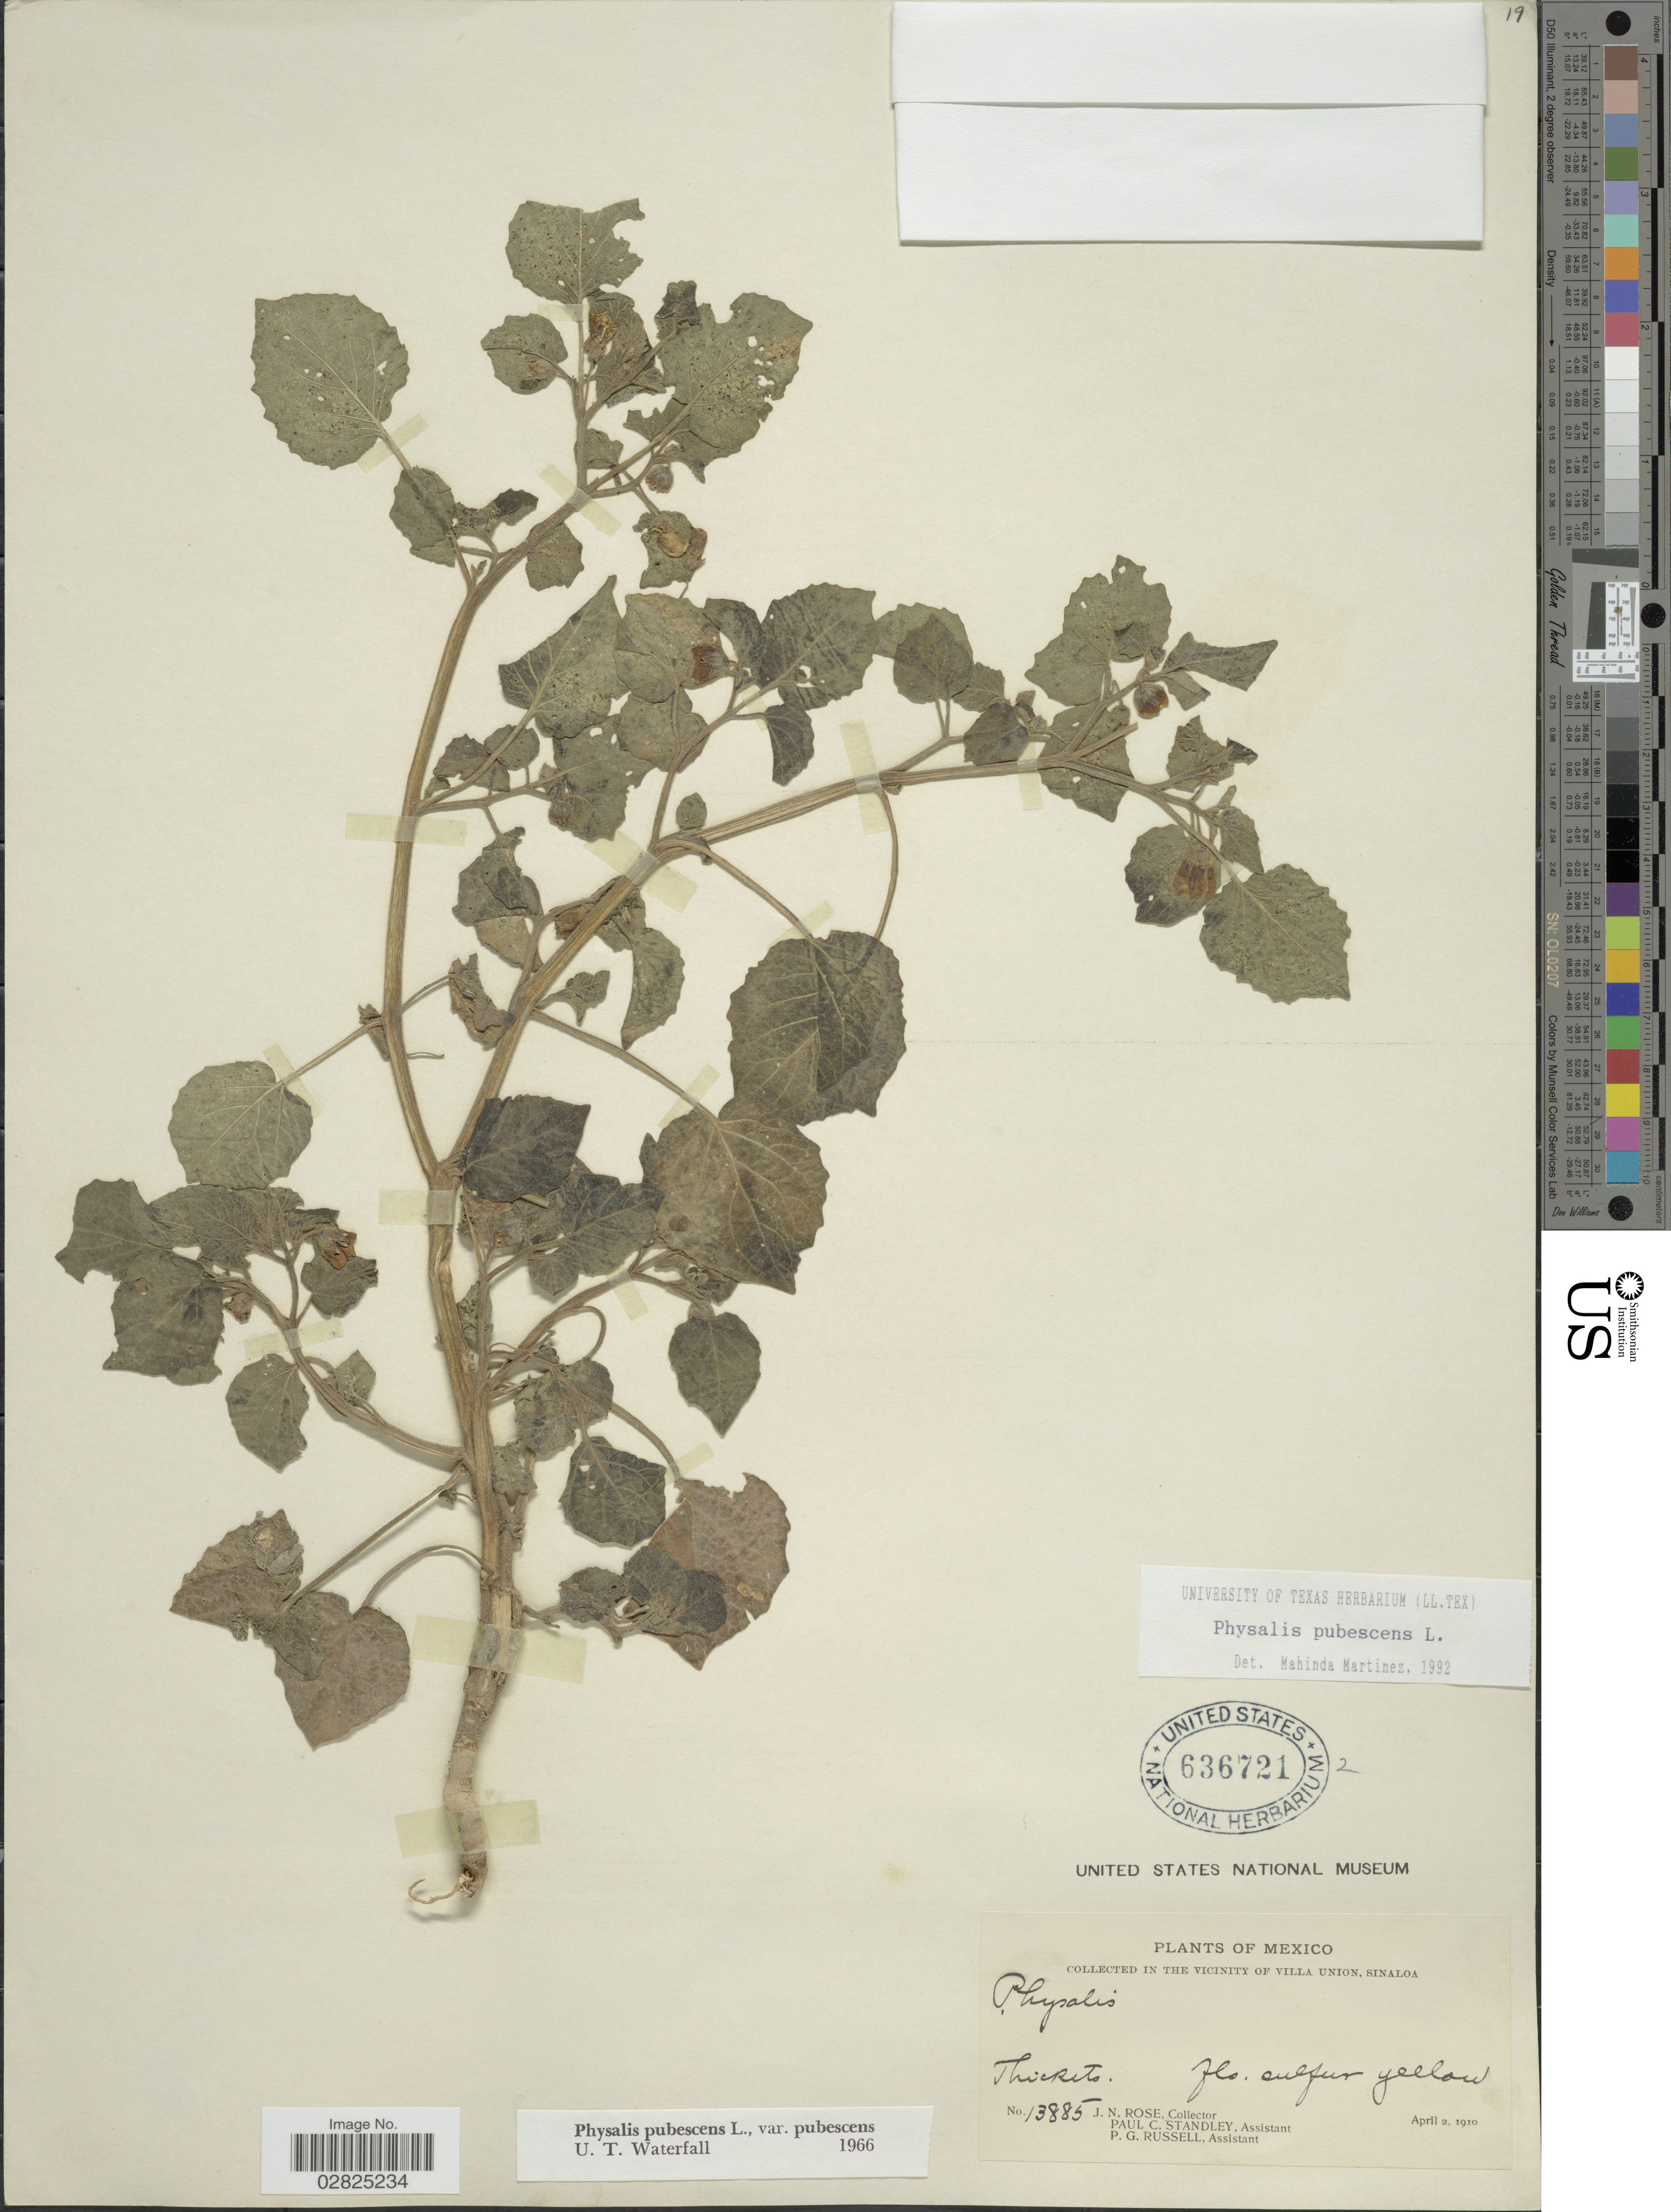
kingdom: Plantae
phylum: Tracheophyta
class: Magnoliopsida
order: Solanales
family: Solanaceae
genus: Physalis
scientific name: Physalis pubescens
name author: L.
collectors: J. N. Rose, P. C. Standley & P. G. Russell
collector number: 13885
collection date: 1910-04-02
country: Mexico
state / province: Sinaloa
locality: In the vicinity of Villa Union.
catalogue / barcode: US 636721